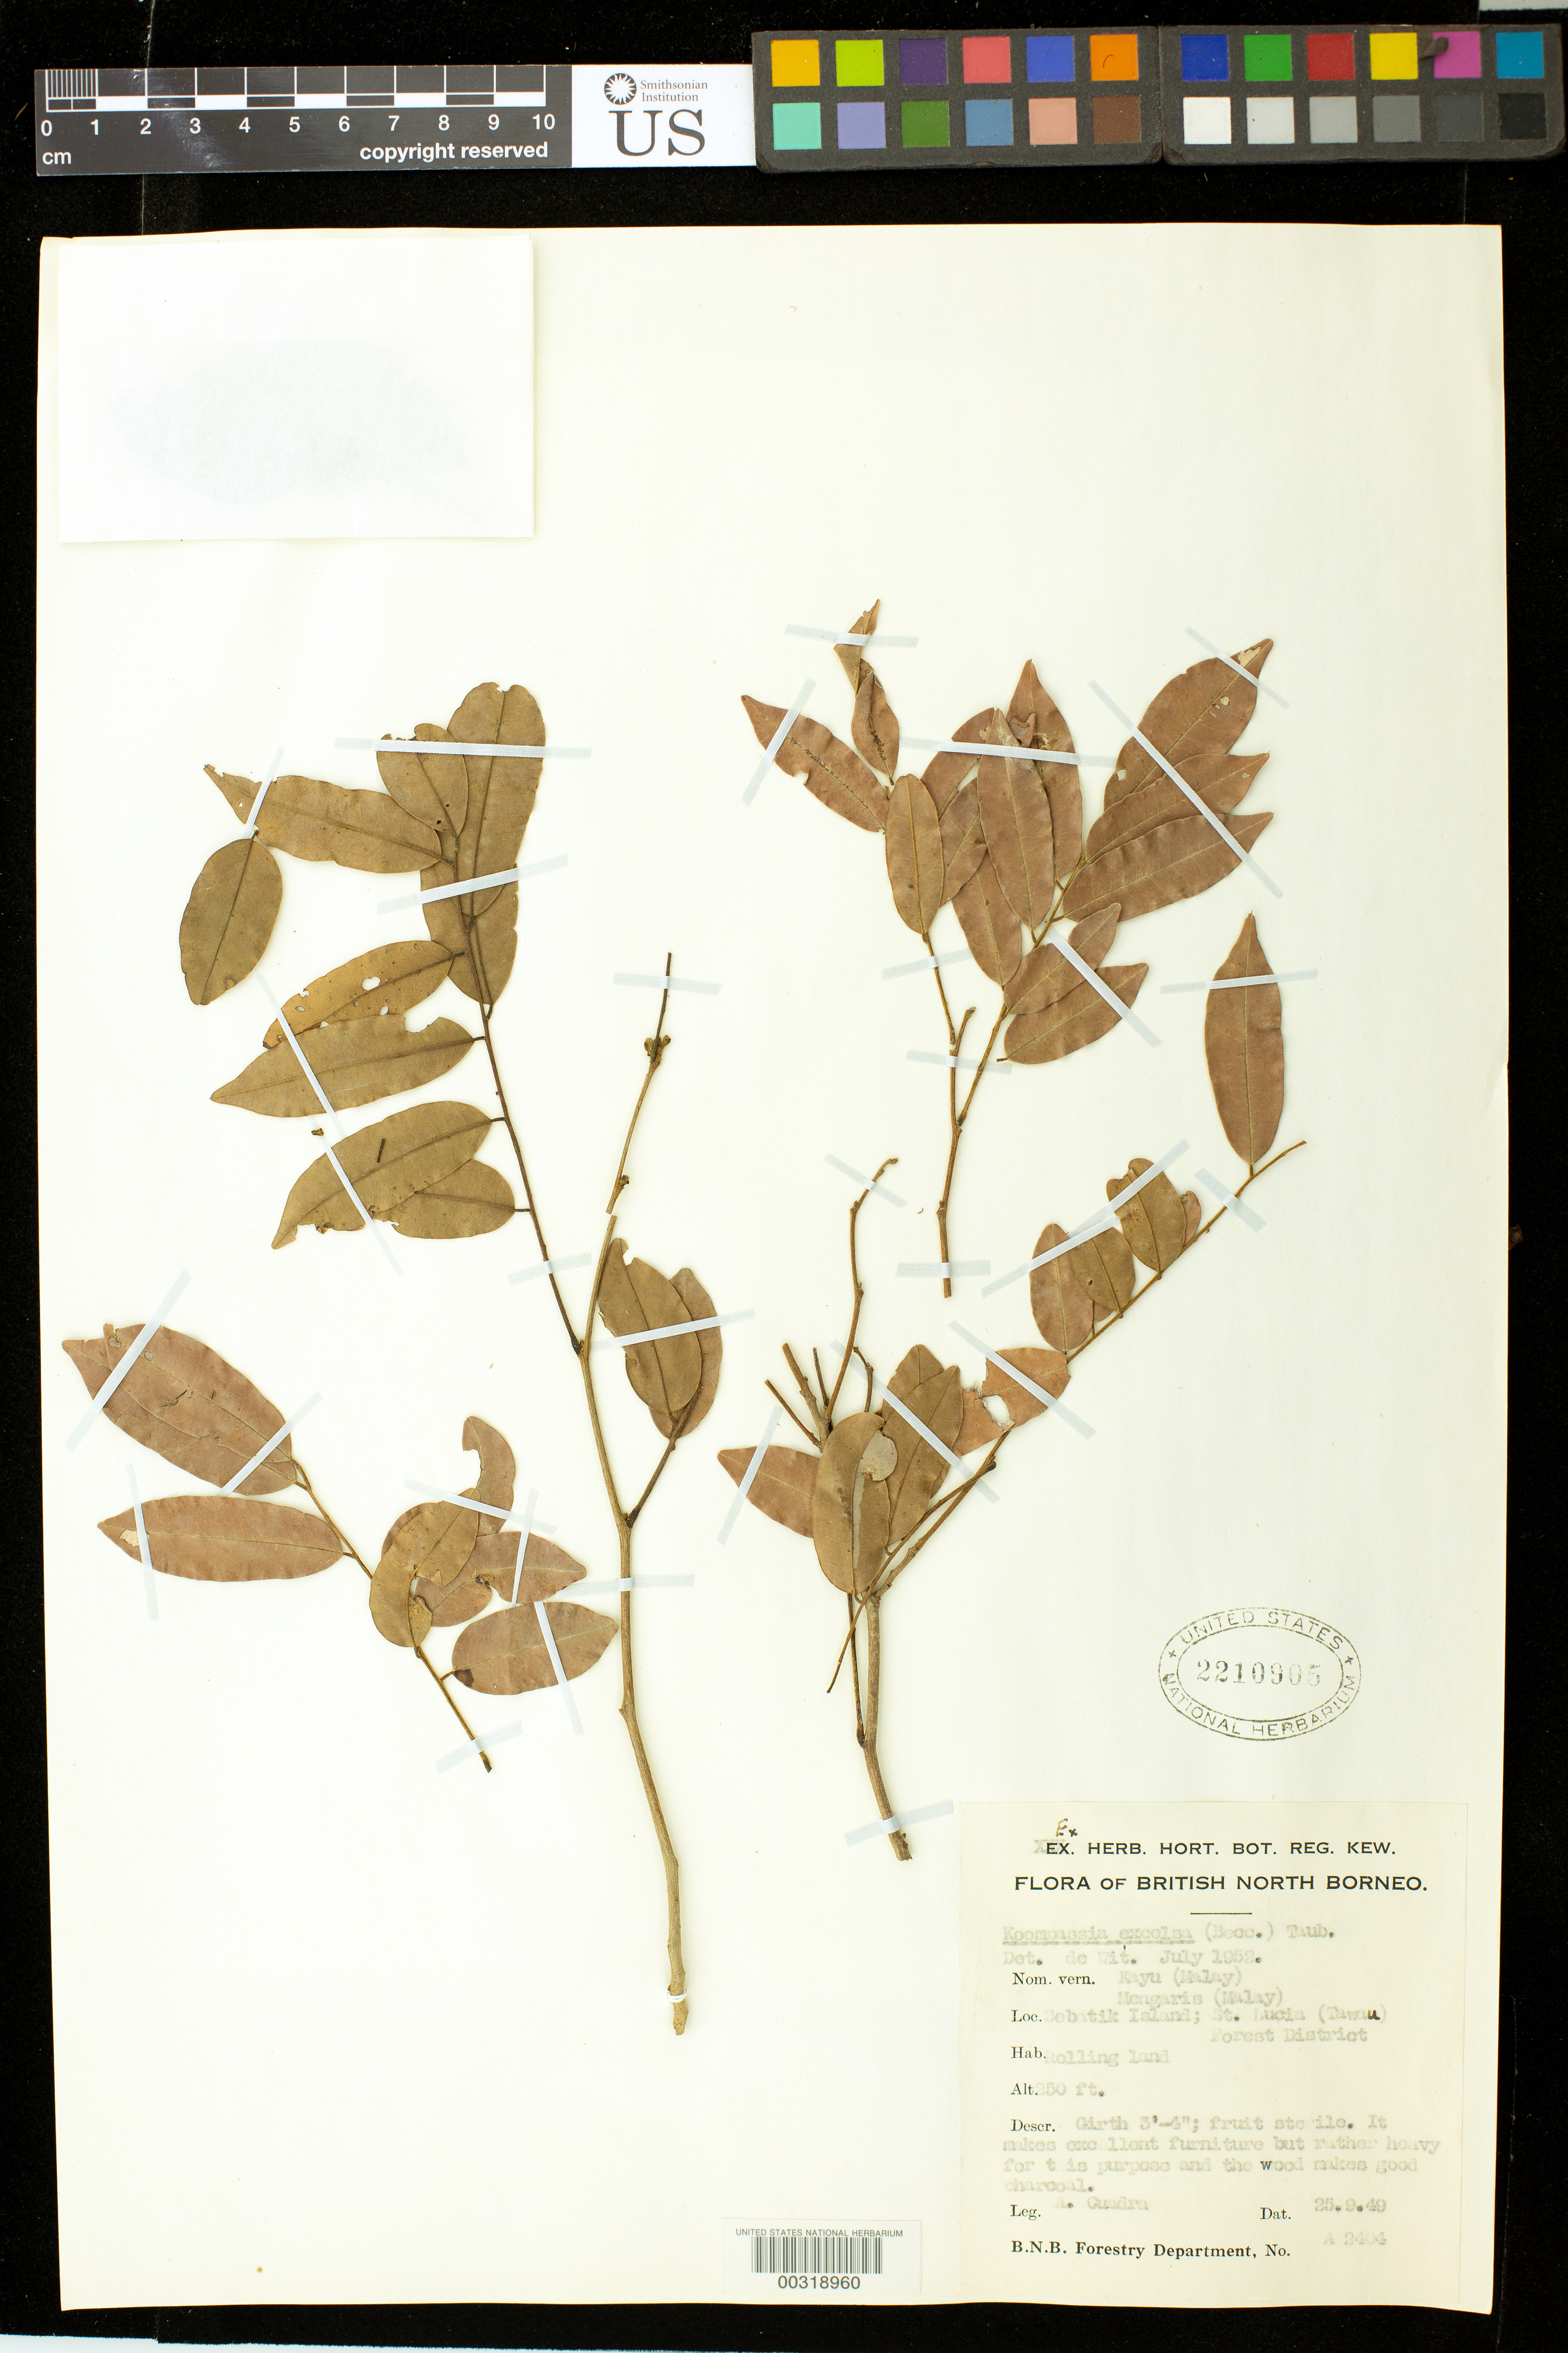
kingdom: Plantae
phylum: Tracheophyta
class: Magnoliopsida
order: Fabales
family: Fabaceae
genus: Koompassia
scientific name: Koompassia excelsa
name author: (Becc.) Taub.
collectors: A. Cuadra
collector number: B.n.b. Forestry Dept. No A2404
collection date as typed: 25 Sep 1949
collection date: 1949-09-25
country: Malaysia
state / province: Sabah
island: Borneo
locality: Sebatick island; st. lucia (tawau) forest reserve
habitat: Rolling land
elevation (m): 76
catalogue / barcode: US 2210905